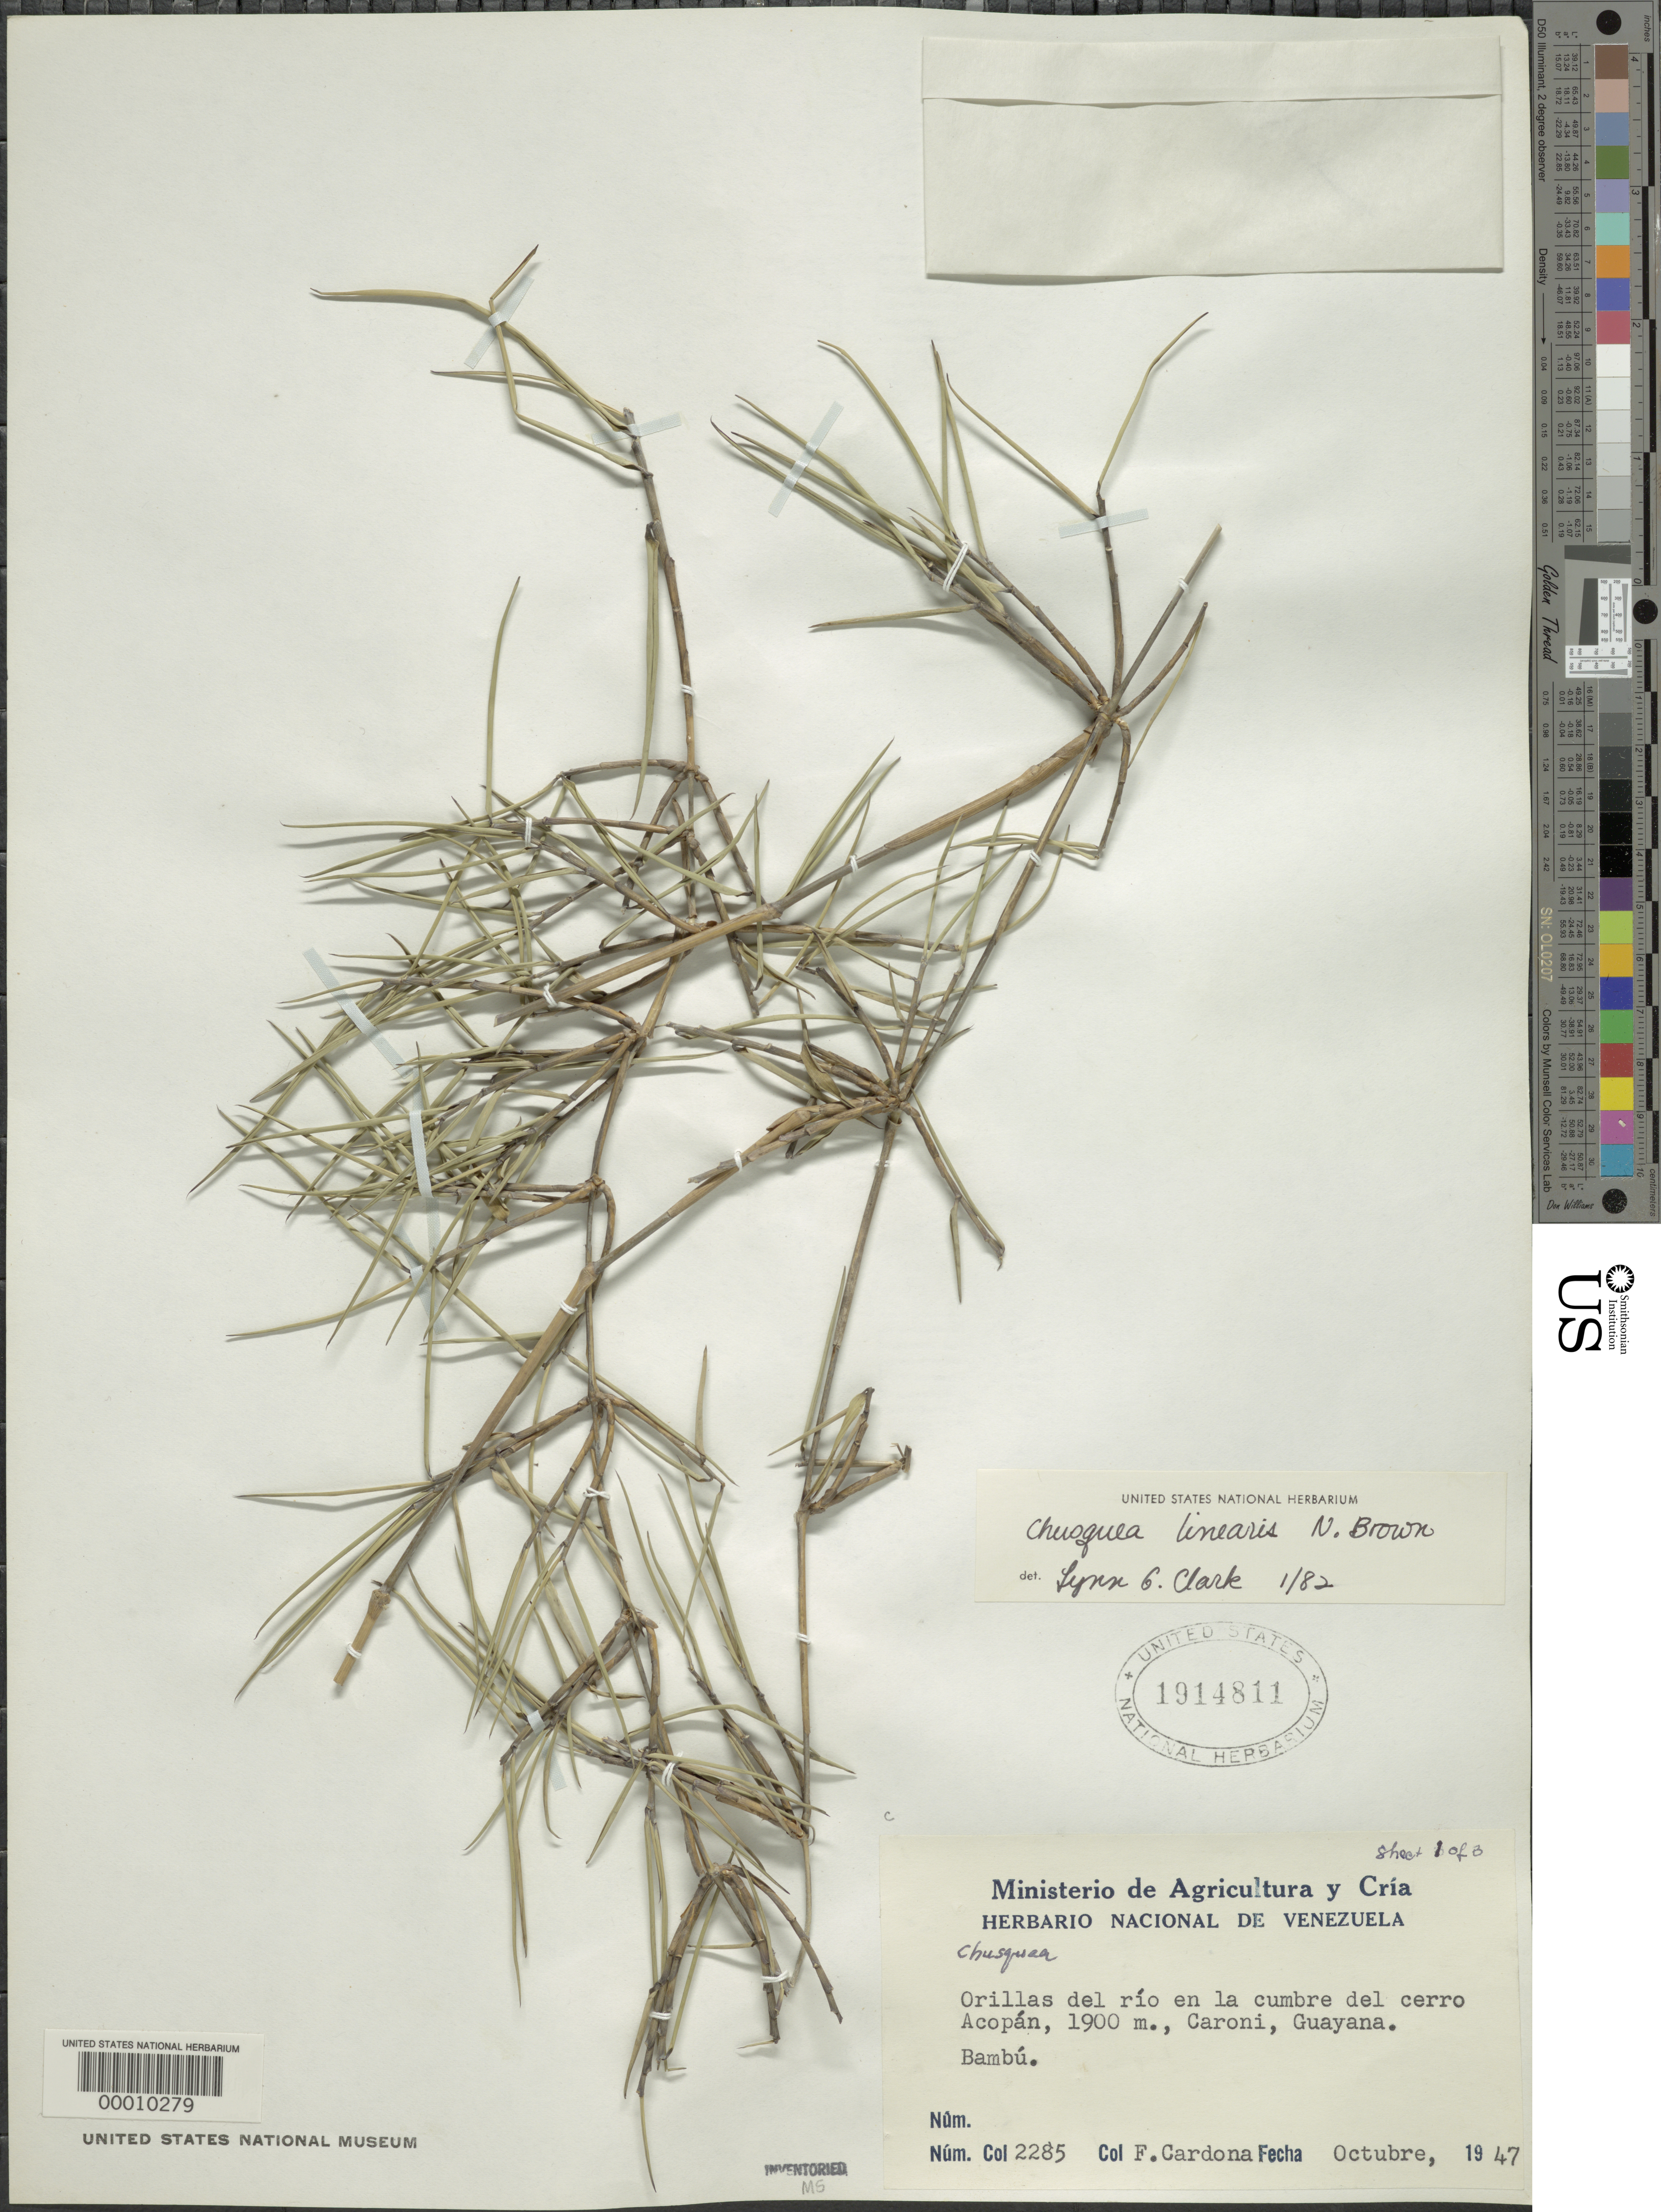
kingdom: Plantae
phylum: Tracheophyta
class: Liliopsida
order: Poales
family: Poaceae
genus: Chusquea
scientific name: Chusquea linearis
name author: N.E. Br.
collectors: F. Cardona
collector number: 2285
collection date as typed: Oct 1947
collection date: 1947-10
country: Venezuela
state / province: Bolívar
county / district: Caroni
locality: Caroni, Guayana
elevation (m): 1900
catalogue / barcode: US 1914811